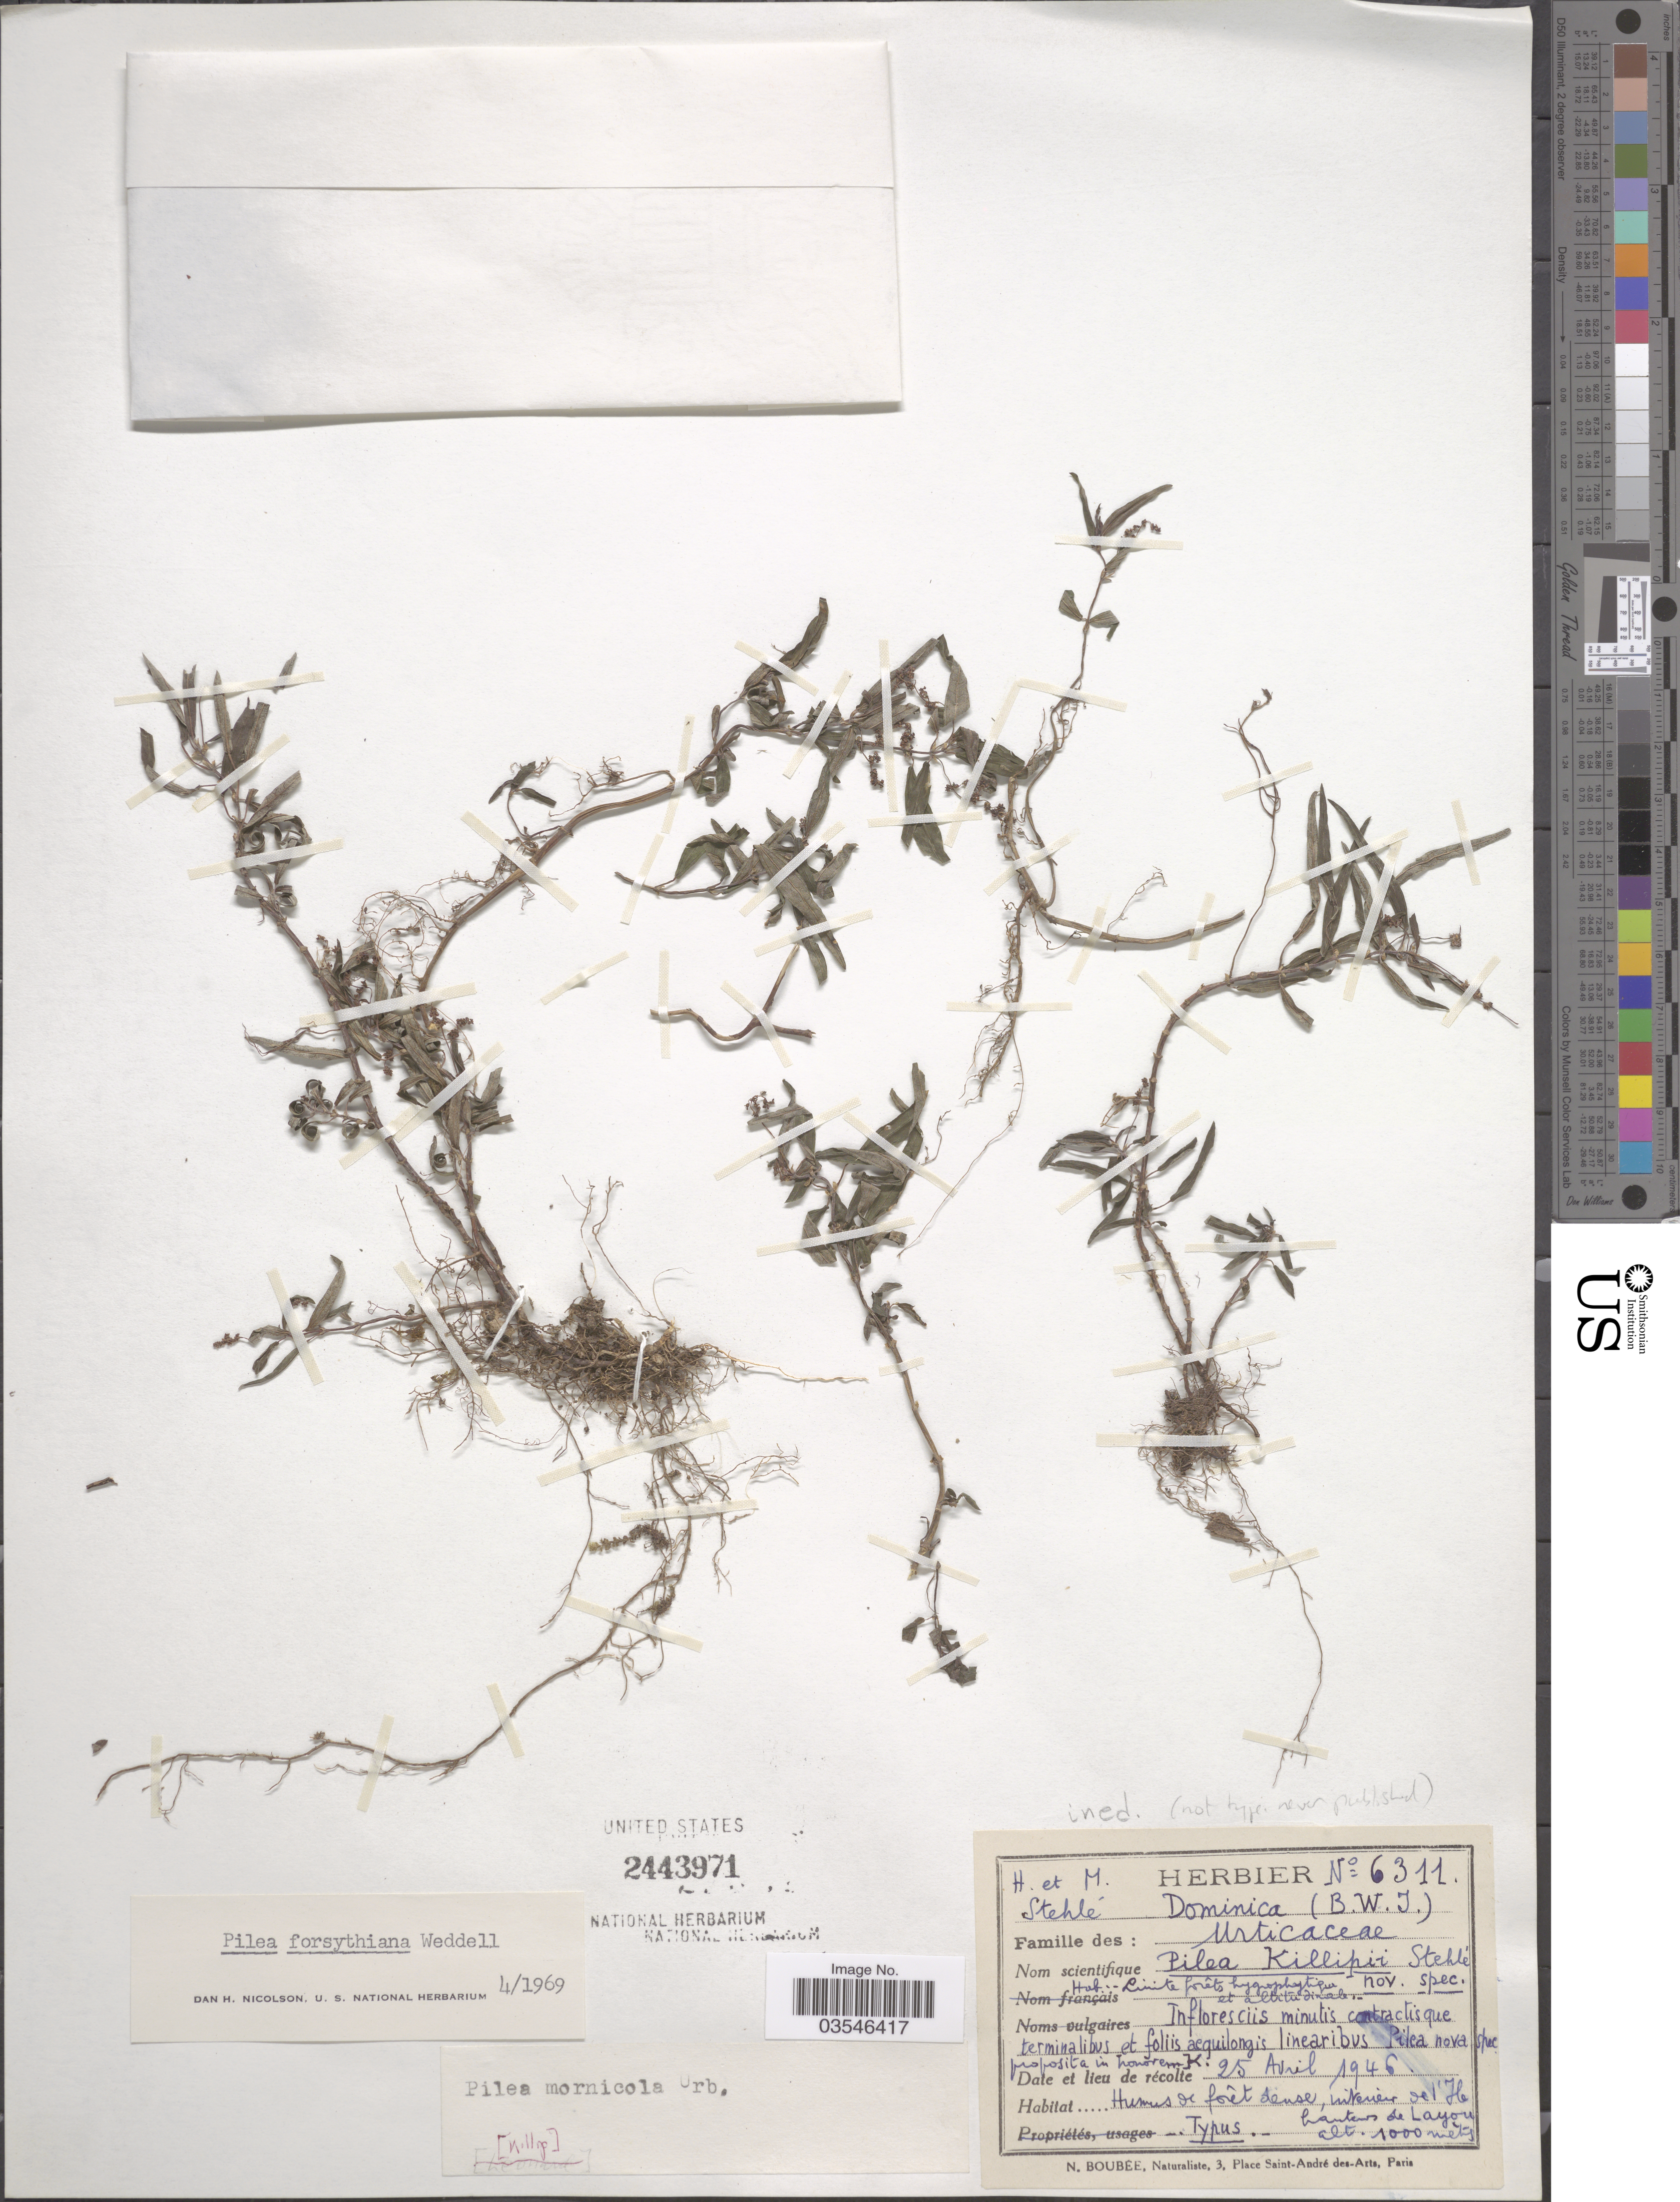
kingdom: Plantae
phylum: Tracheophyta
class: Magnoliopsida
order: Rosales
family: Urticaceae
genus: Pilea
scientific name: Pilea forsythiana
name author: Wedd.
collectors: H. Stehlé & M. Stehlé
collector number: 6311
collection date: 1946-04-25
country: Dominica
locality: (B.W.I.) Humus de forêt dense, interieur de l'Ile Hauteurs de Layou.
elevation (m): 1000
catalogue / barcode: US 2443971